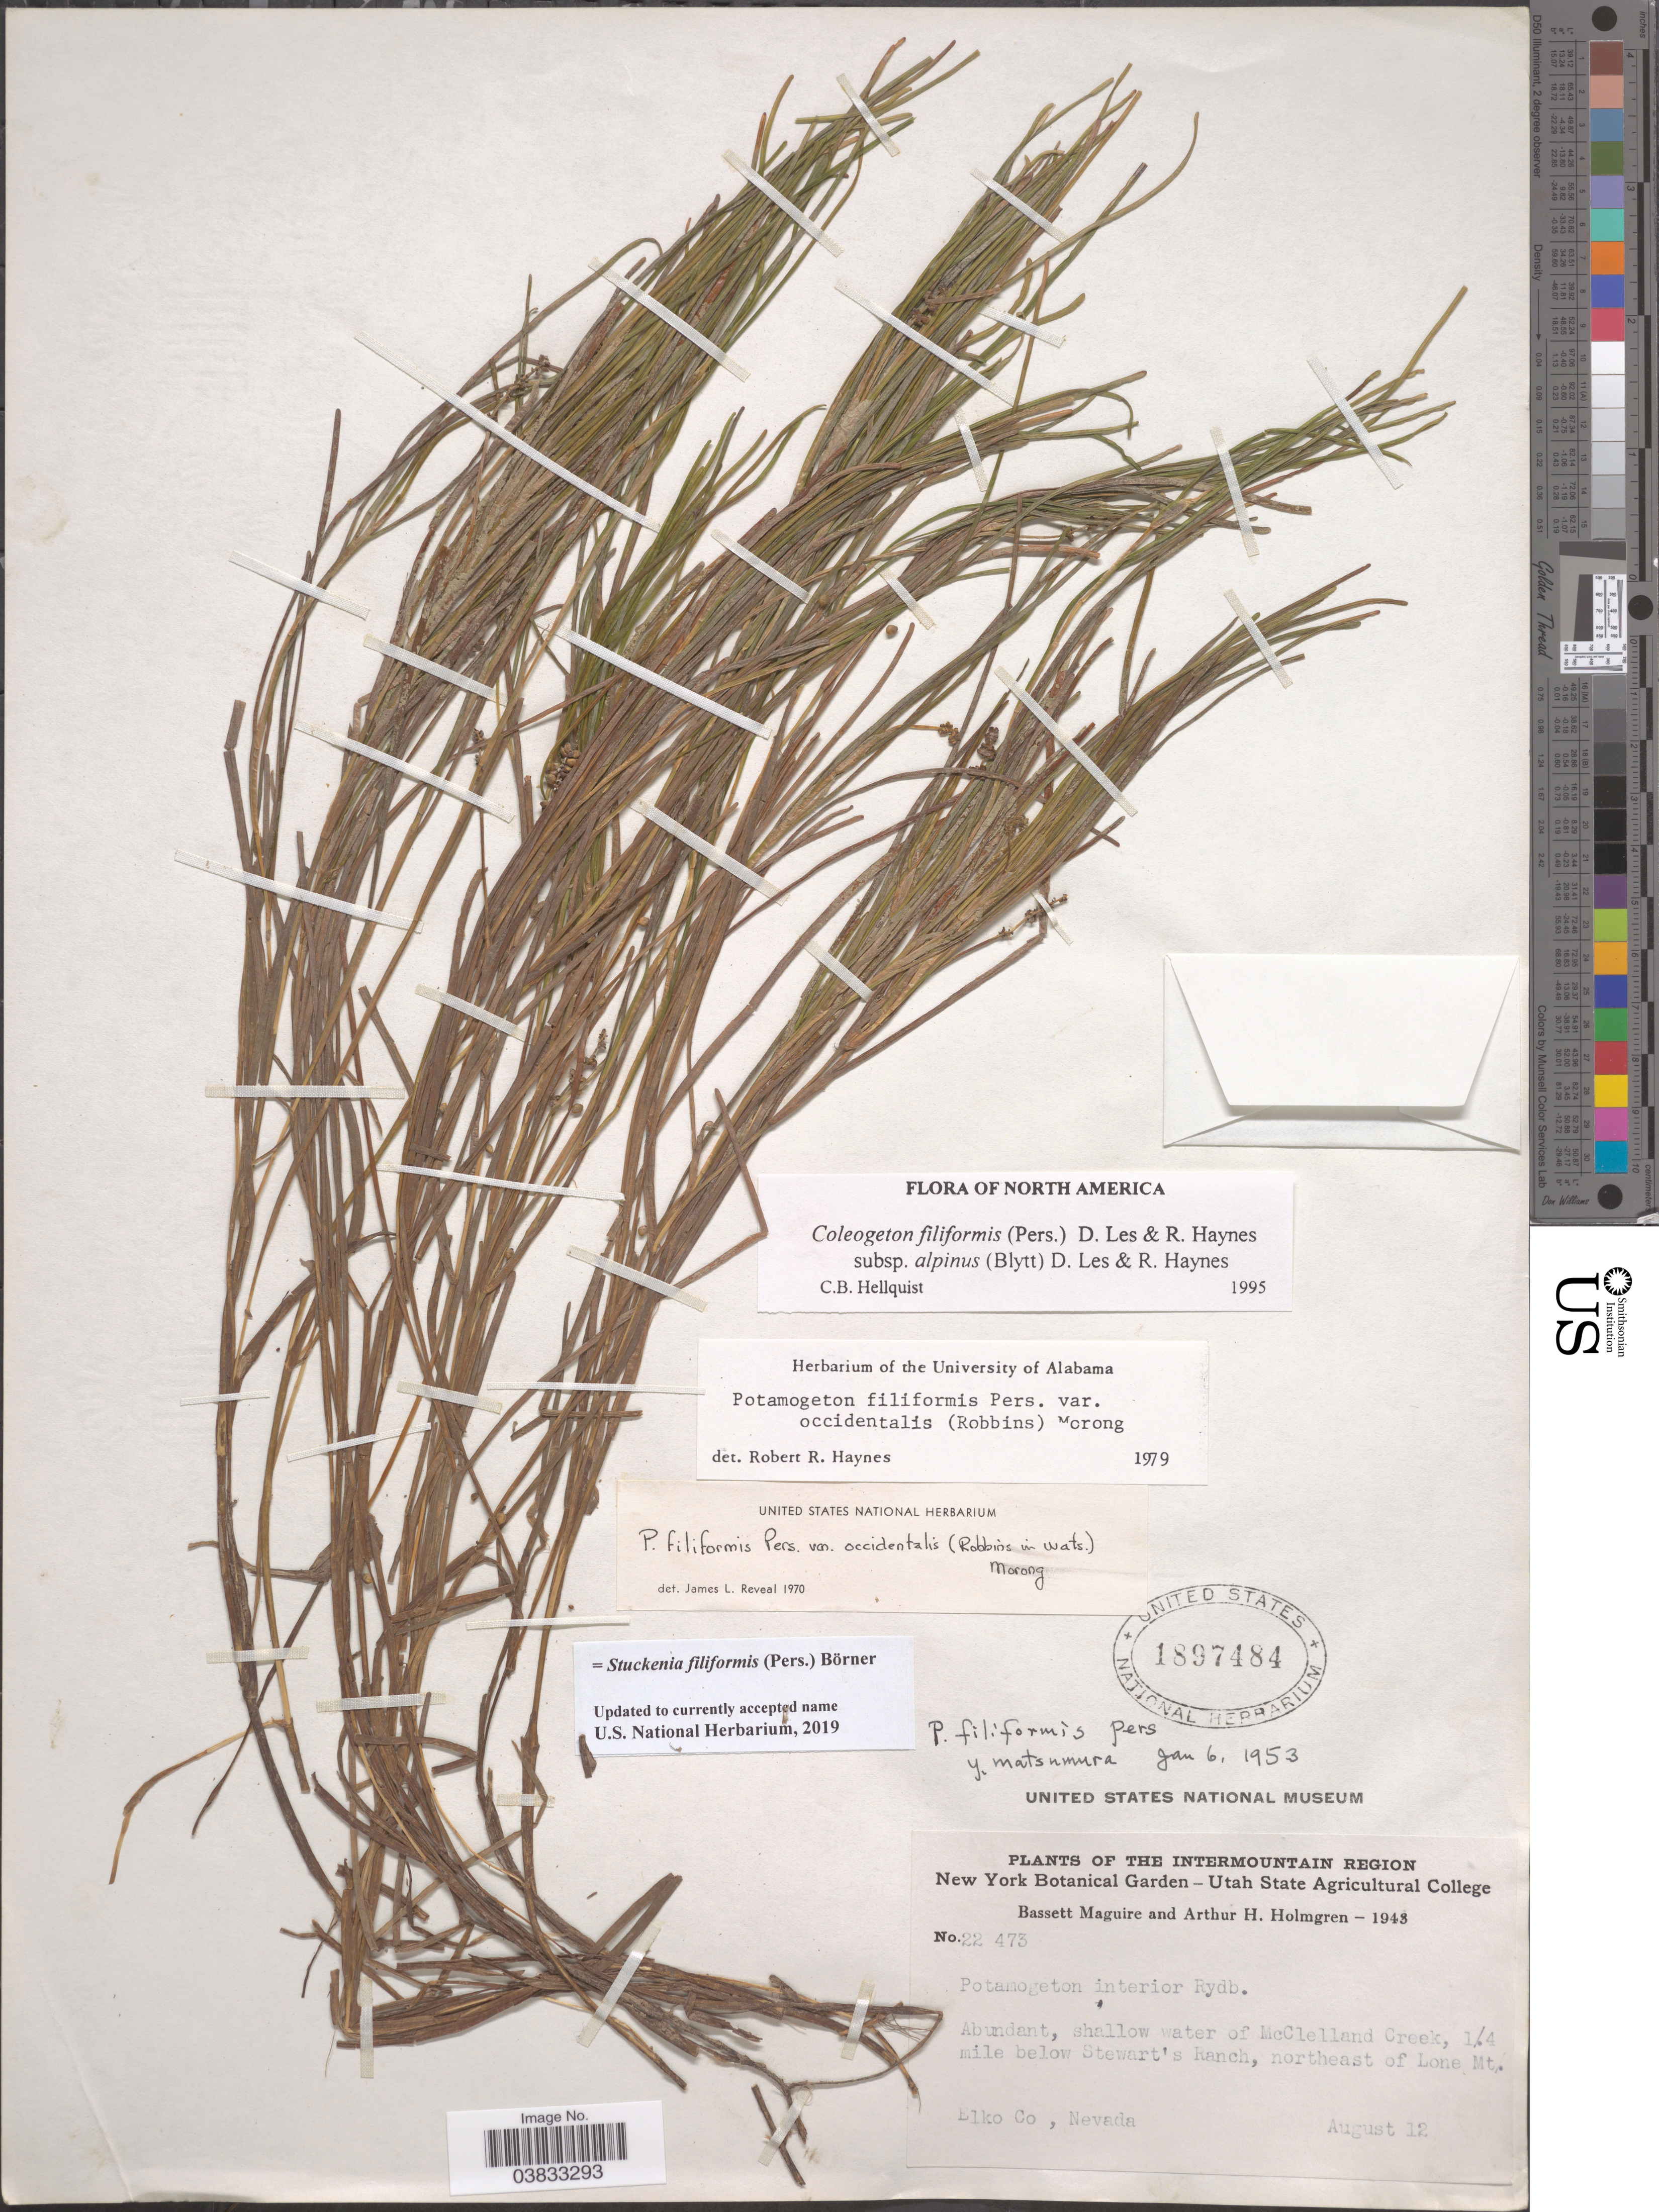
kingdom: Plantae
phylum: Tracheophyta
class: Liliopsida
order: Alismatales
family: Potamogetonaceae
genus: Stuckenia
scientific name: Stuckenia filiformis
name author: (Pers.) Börner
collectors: B. Maguire & A. H. Holmgren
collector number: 22473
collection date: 1943-08-12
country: United States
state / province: Nevada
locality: The Intermountain. Shallow water of McClelland Creek, ¼ mile below Stewart's Ranch, northeast of Lone Mt. Elko Co.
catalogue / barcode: US 1897484